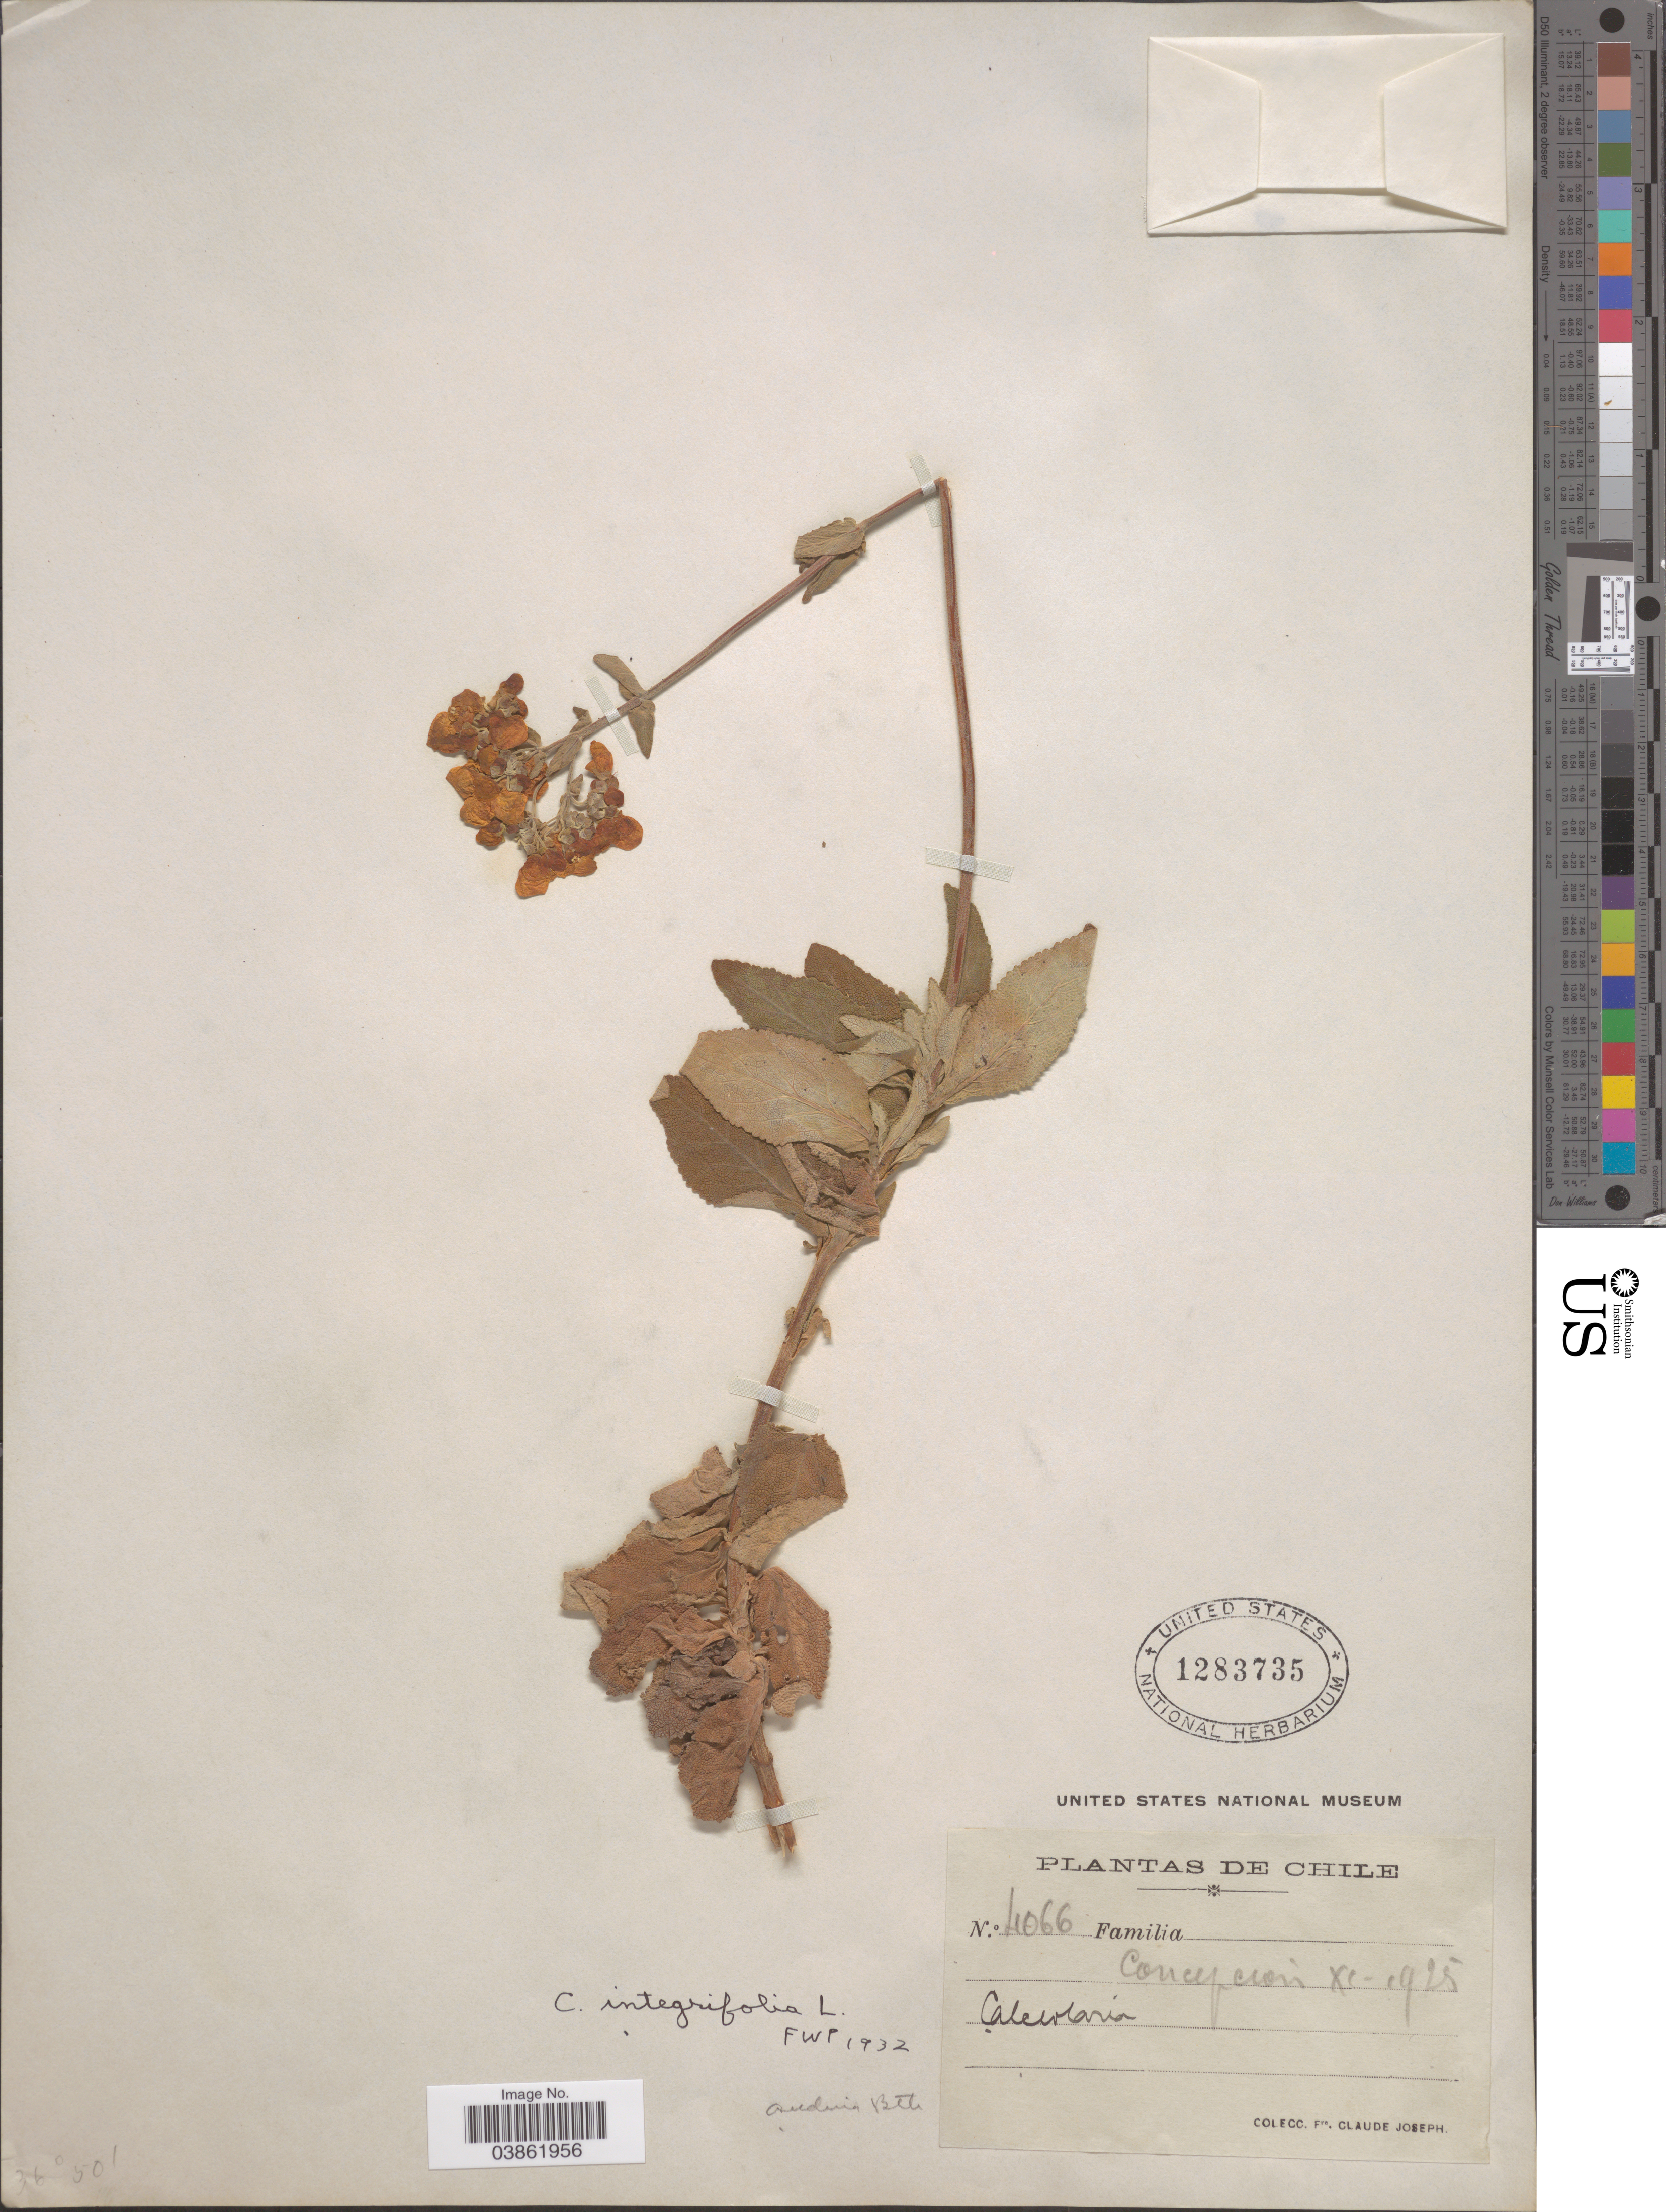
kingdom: Plantae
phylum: Tracheophyta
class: Magnoliopsida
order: Lamiales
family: Calceolariaceae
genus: Calceolaria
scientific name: Calceolaria integrifolia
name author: L.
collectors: Bro. Claude-Joseph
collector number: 4066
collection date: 1925-11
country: Chile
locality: Concepción.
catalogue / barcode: US 1283735